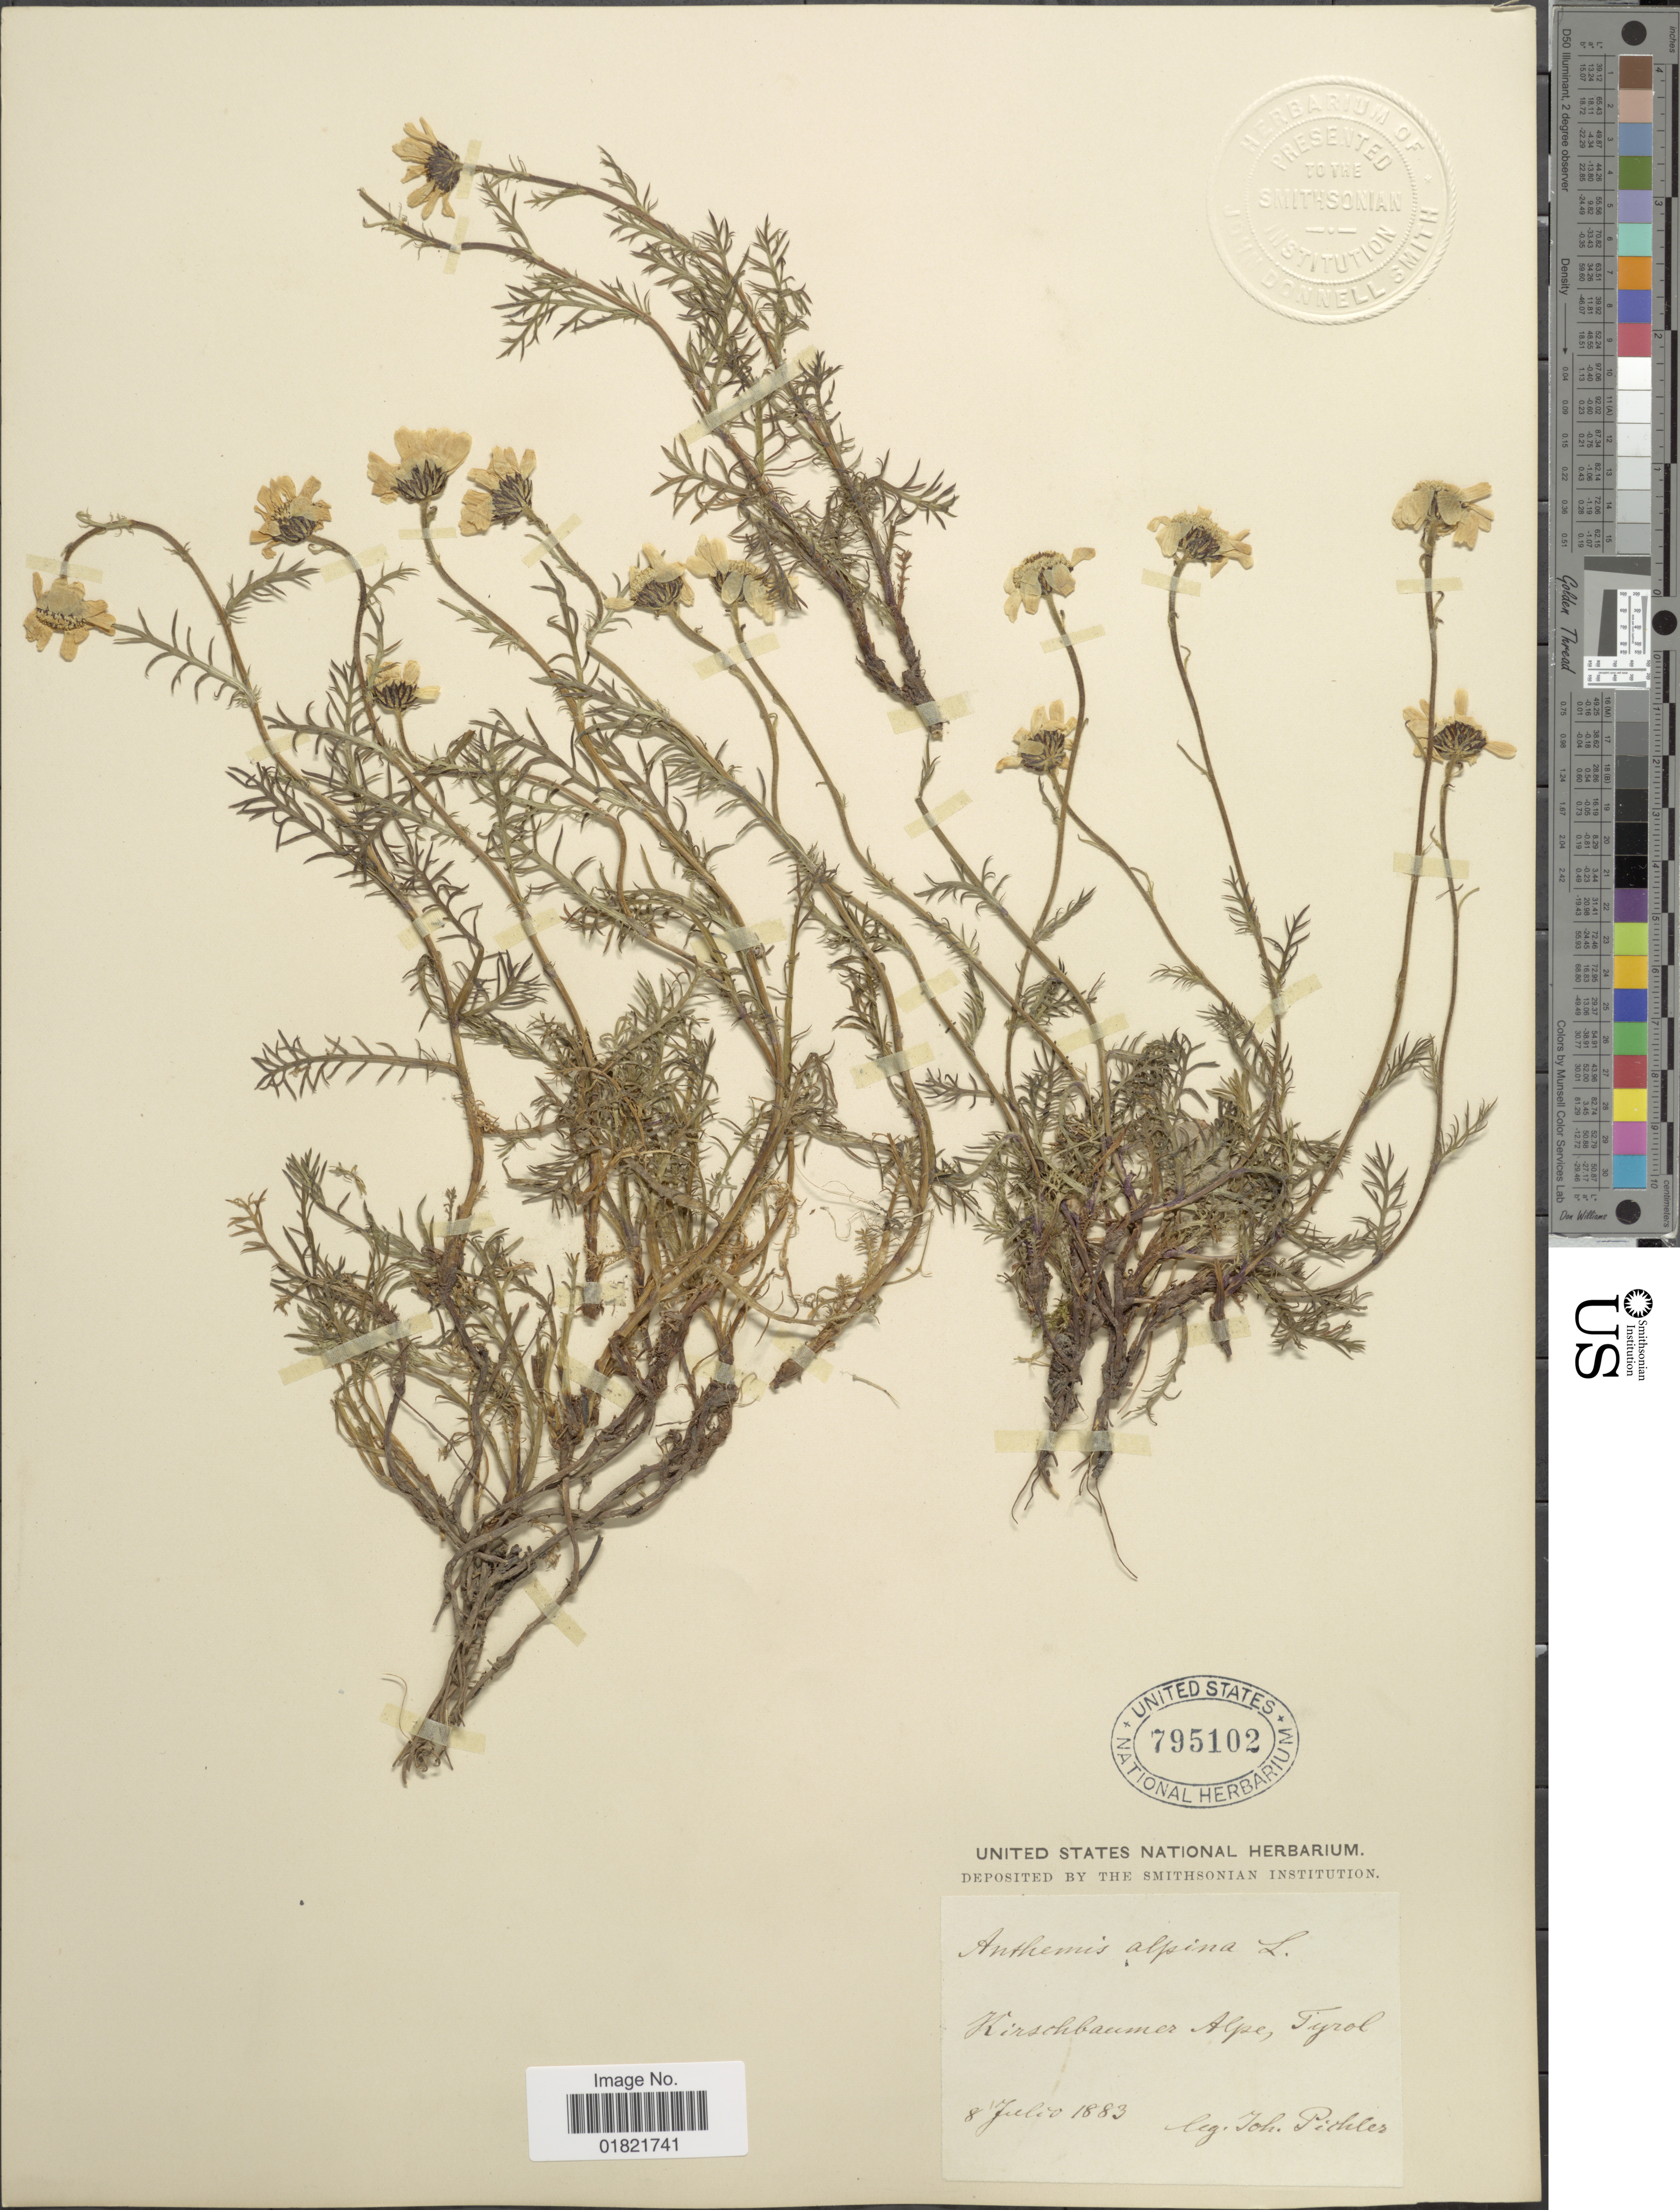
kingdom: Plantae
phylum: Tracheophyta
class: Magnoliopsida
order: Asterales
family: Asteraceae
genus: Anthemis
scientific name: Anthemis alpina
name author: L.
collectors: T. Pichler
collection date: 1883-07-08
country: Austria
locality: Kirschbaumer [Kerschbaumer], Alpe., Tyrol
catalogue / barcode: US 795102